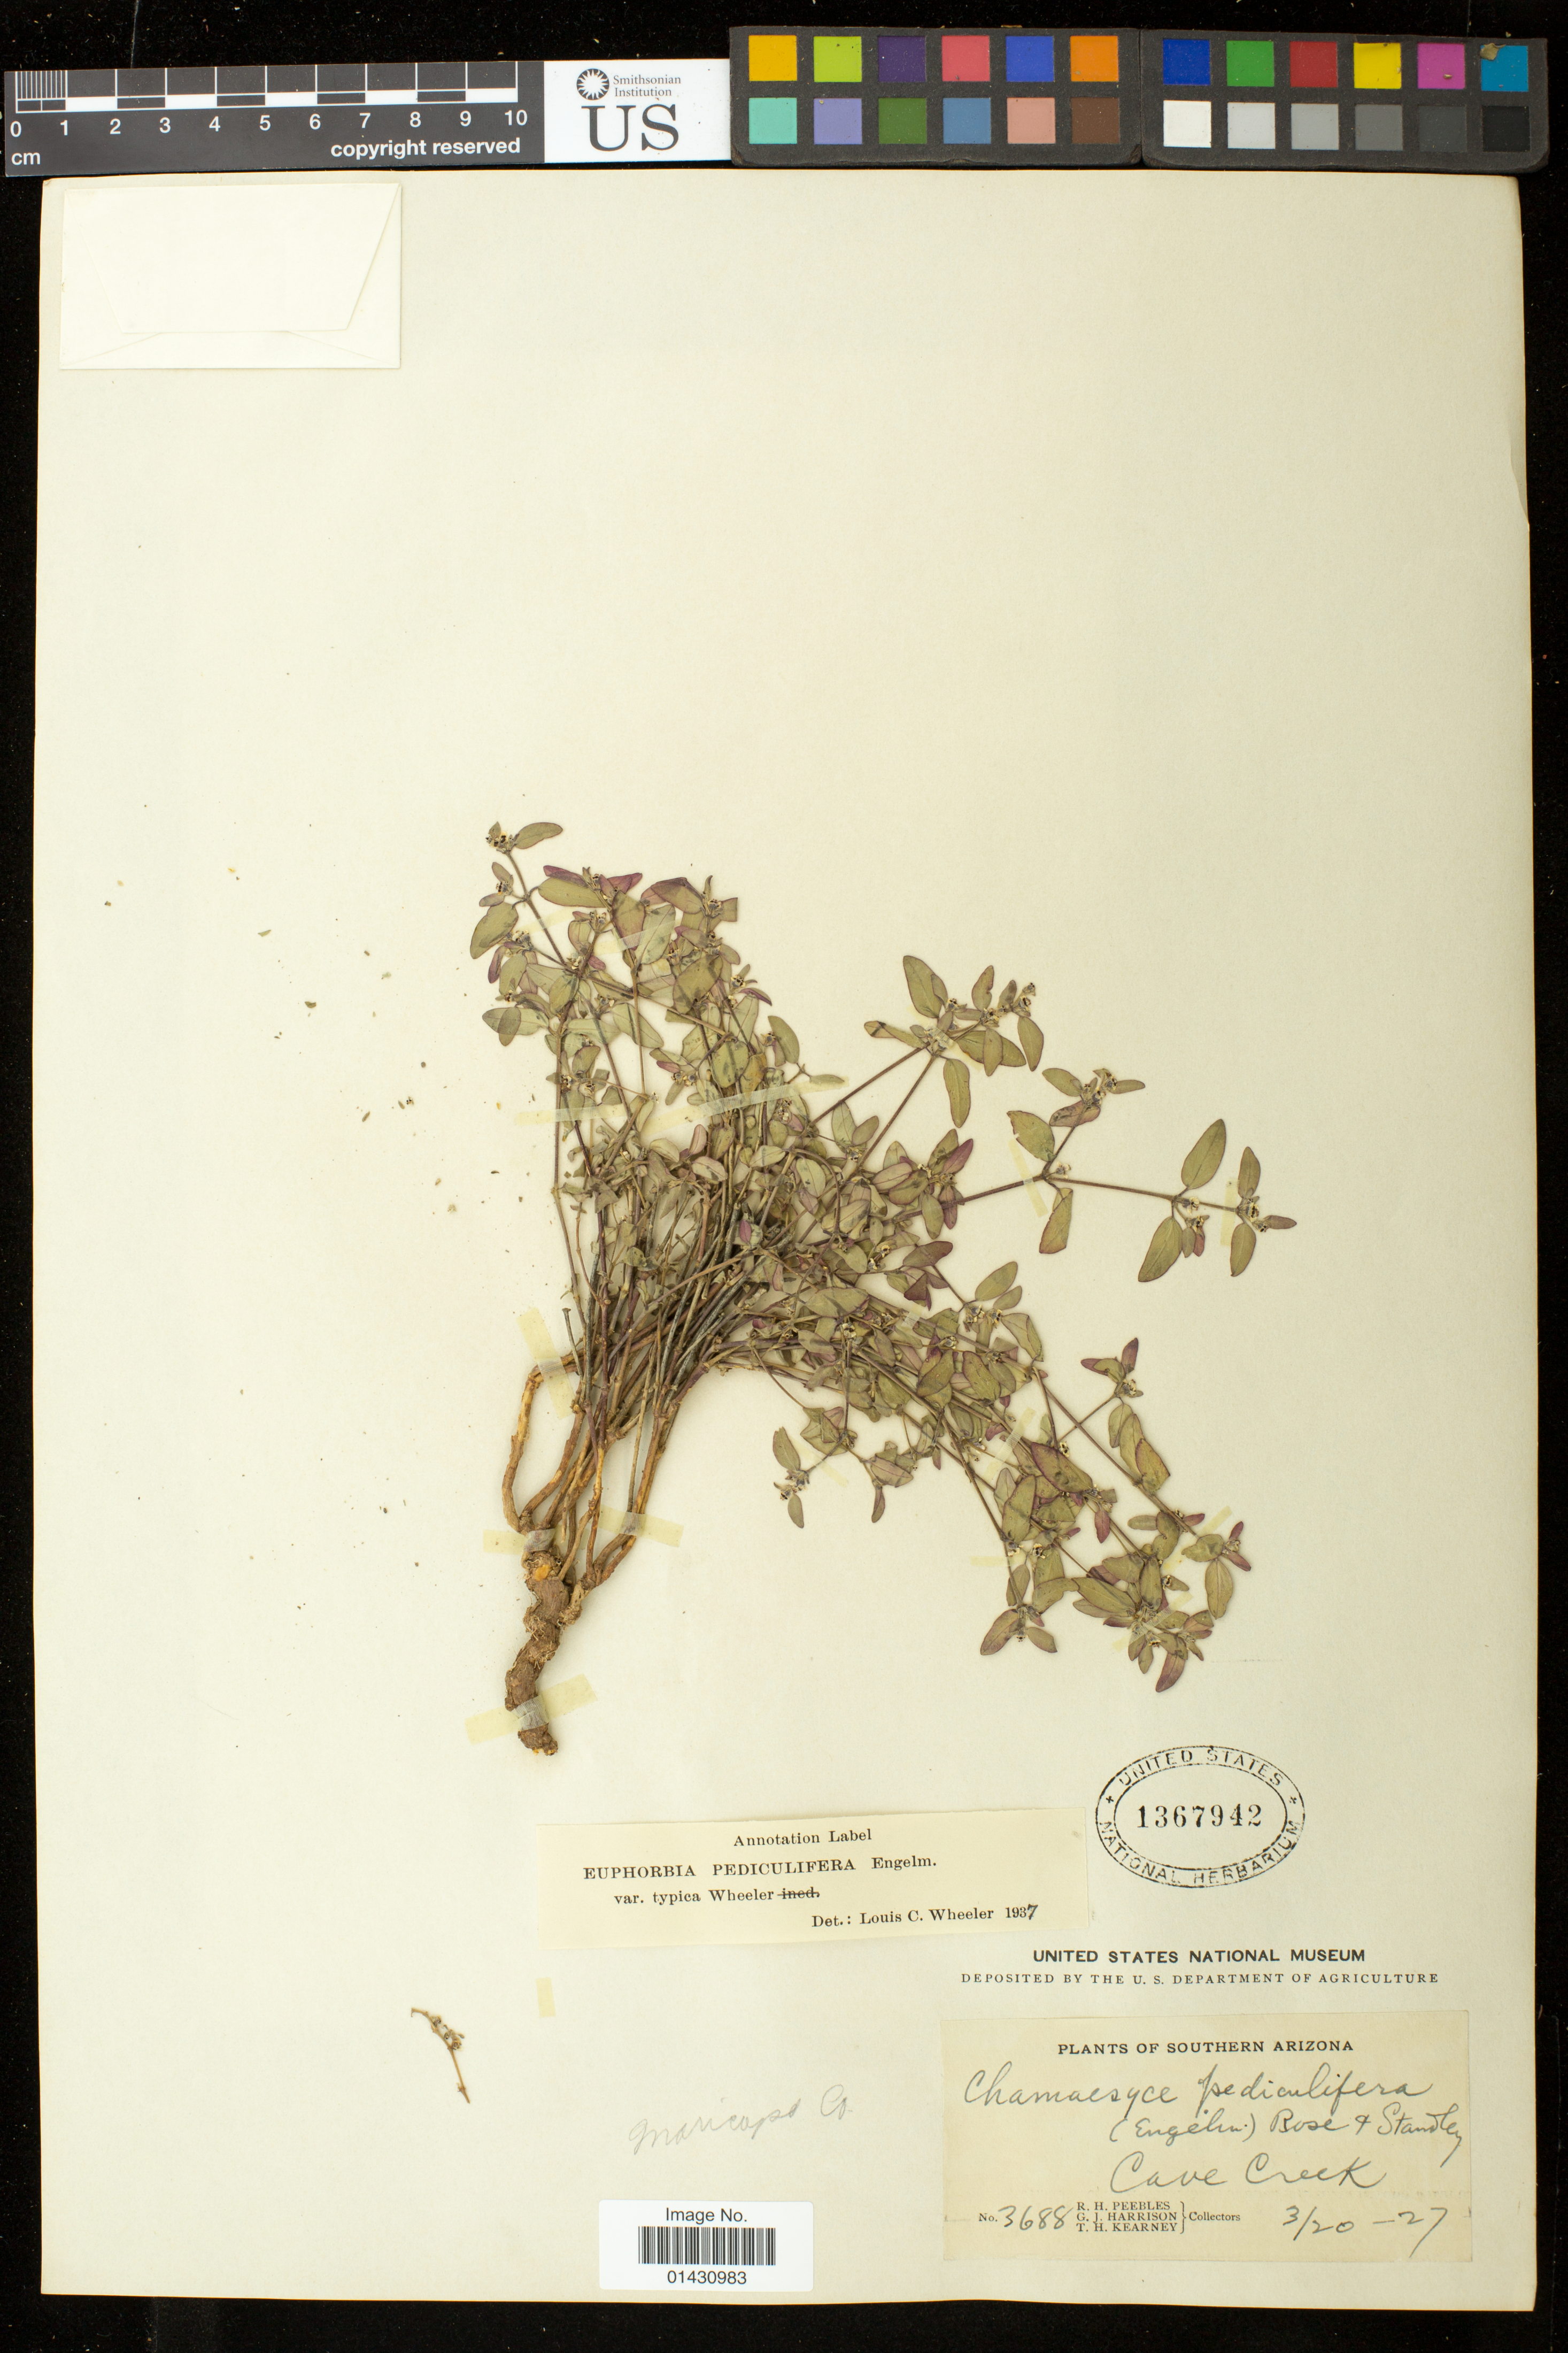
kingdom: Plantae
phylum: Tracheophyta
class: Magnoliopsida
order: Malpighiales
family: Euphorbiaceae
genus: Euphorbia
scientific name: Euphorbia pediculifera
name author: Engelm.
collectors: R. H. Peebles, G. J. Harrison & T. H. Kearney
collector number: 3688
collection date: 1927-03-20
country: United States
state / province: Arizona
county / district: Cochise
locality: Cave Creek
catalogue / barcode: US 1367942